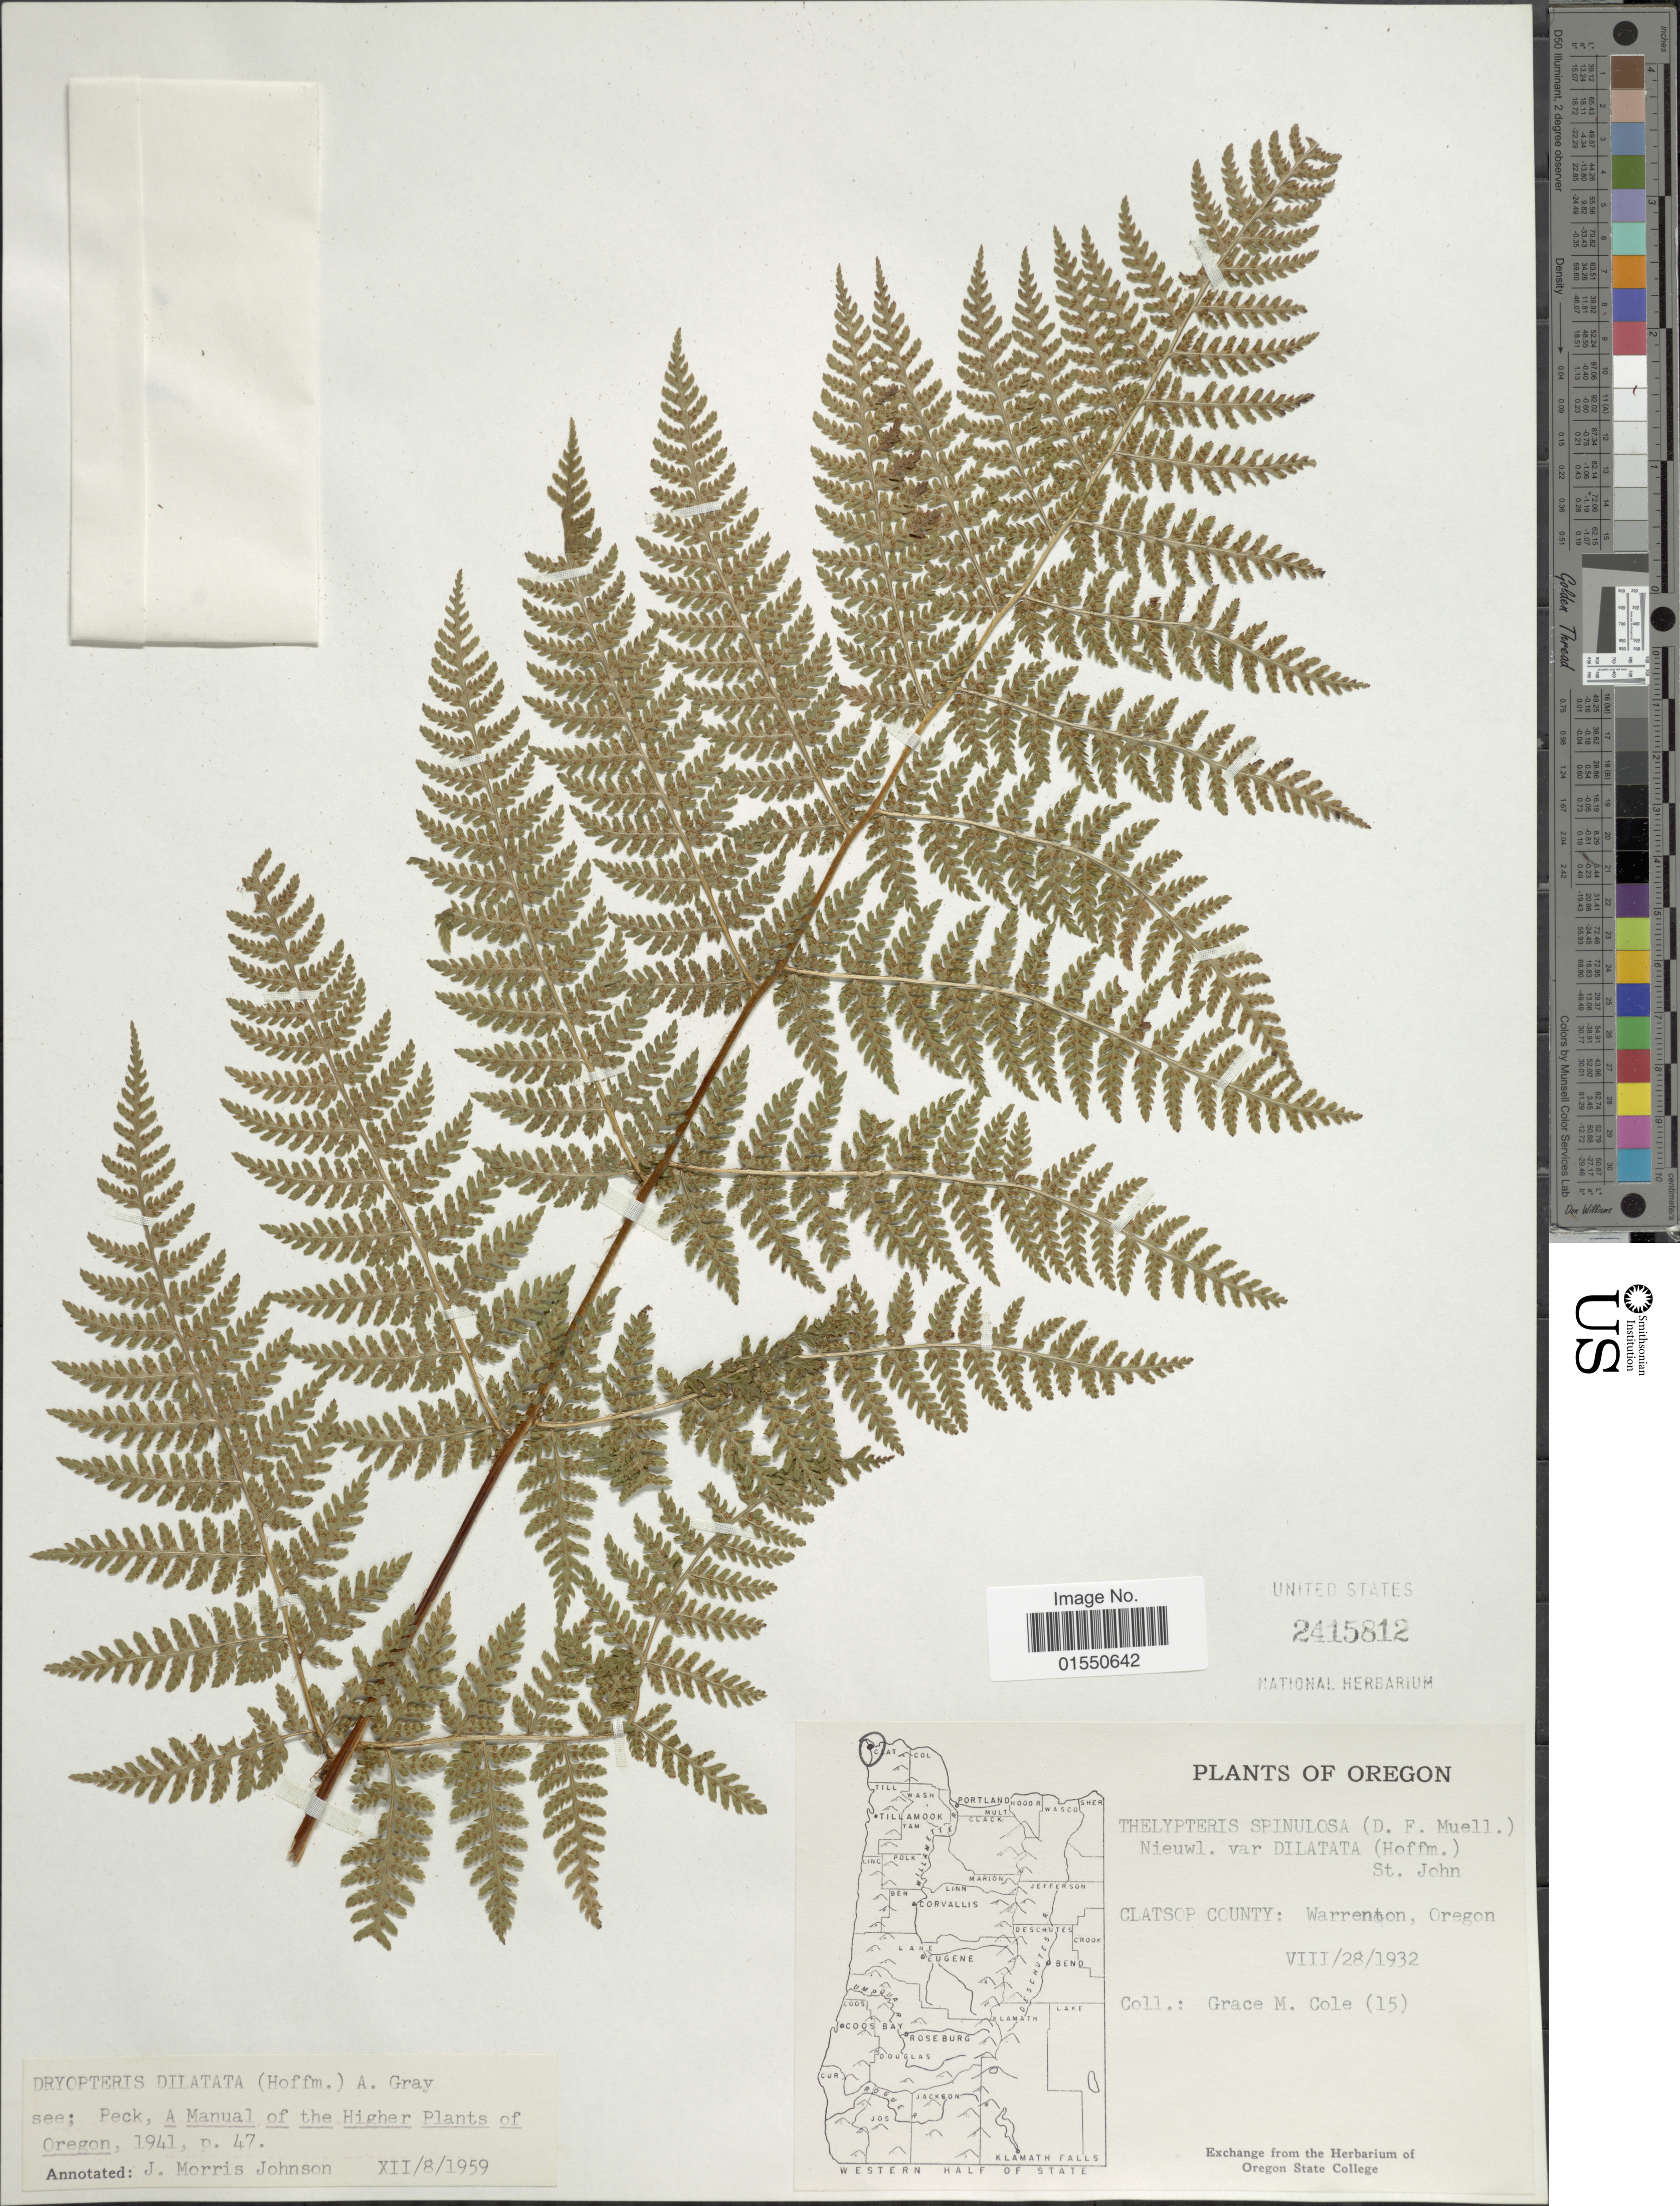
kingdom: Plantae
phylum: Tracheophyta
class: Polypodiopsida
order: Polypodiales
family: Dryopteridaceae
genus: Dryopteris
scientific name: Dryopteris expansa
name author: (C. Presl) Fraser-Jenk. & Jermy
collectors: G. Cole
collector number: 15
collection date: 1932-08-28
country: United States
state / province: Oregon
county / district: Clatsop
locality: Clatsop County: Warrenton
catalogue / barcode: US 2415812